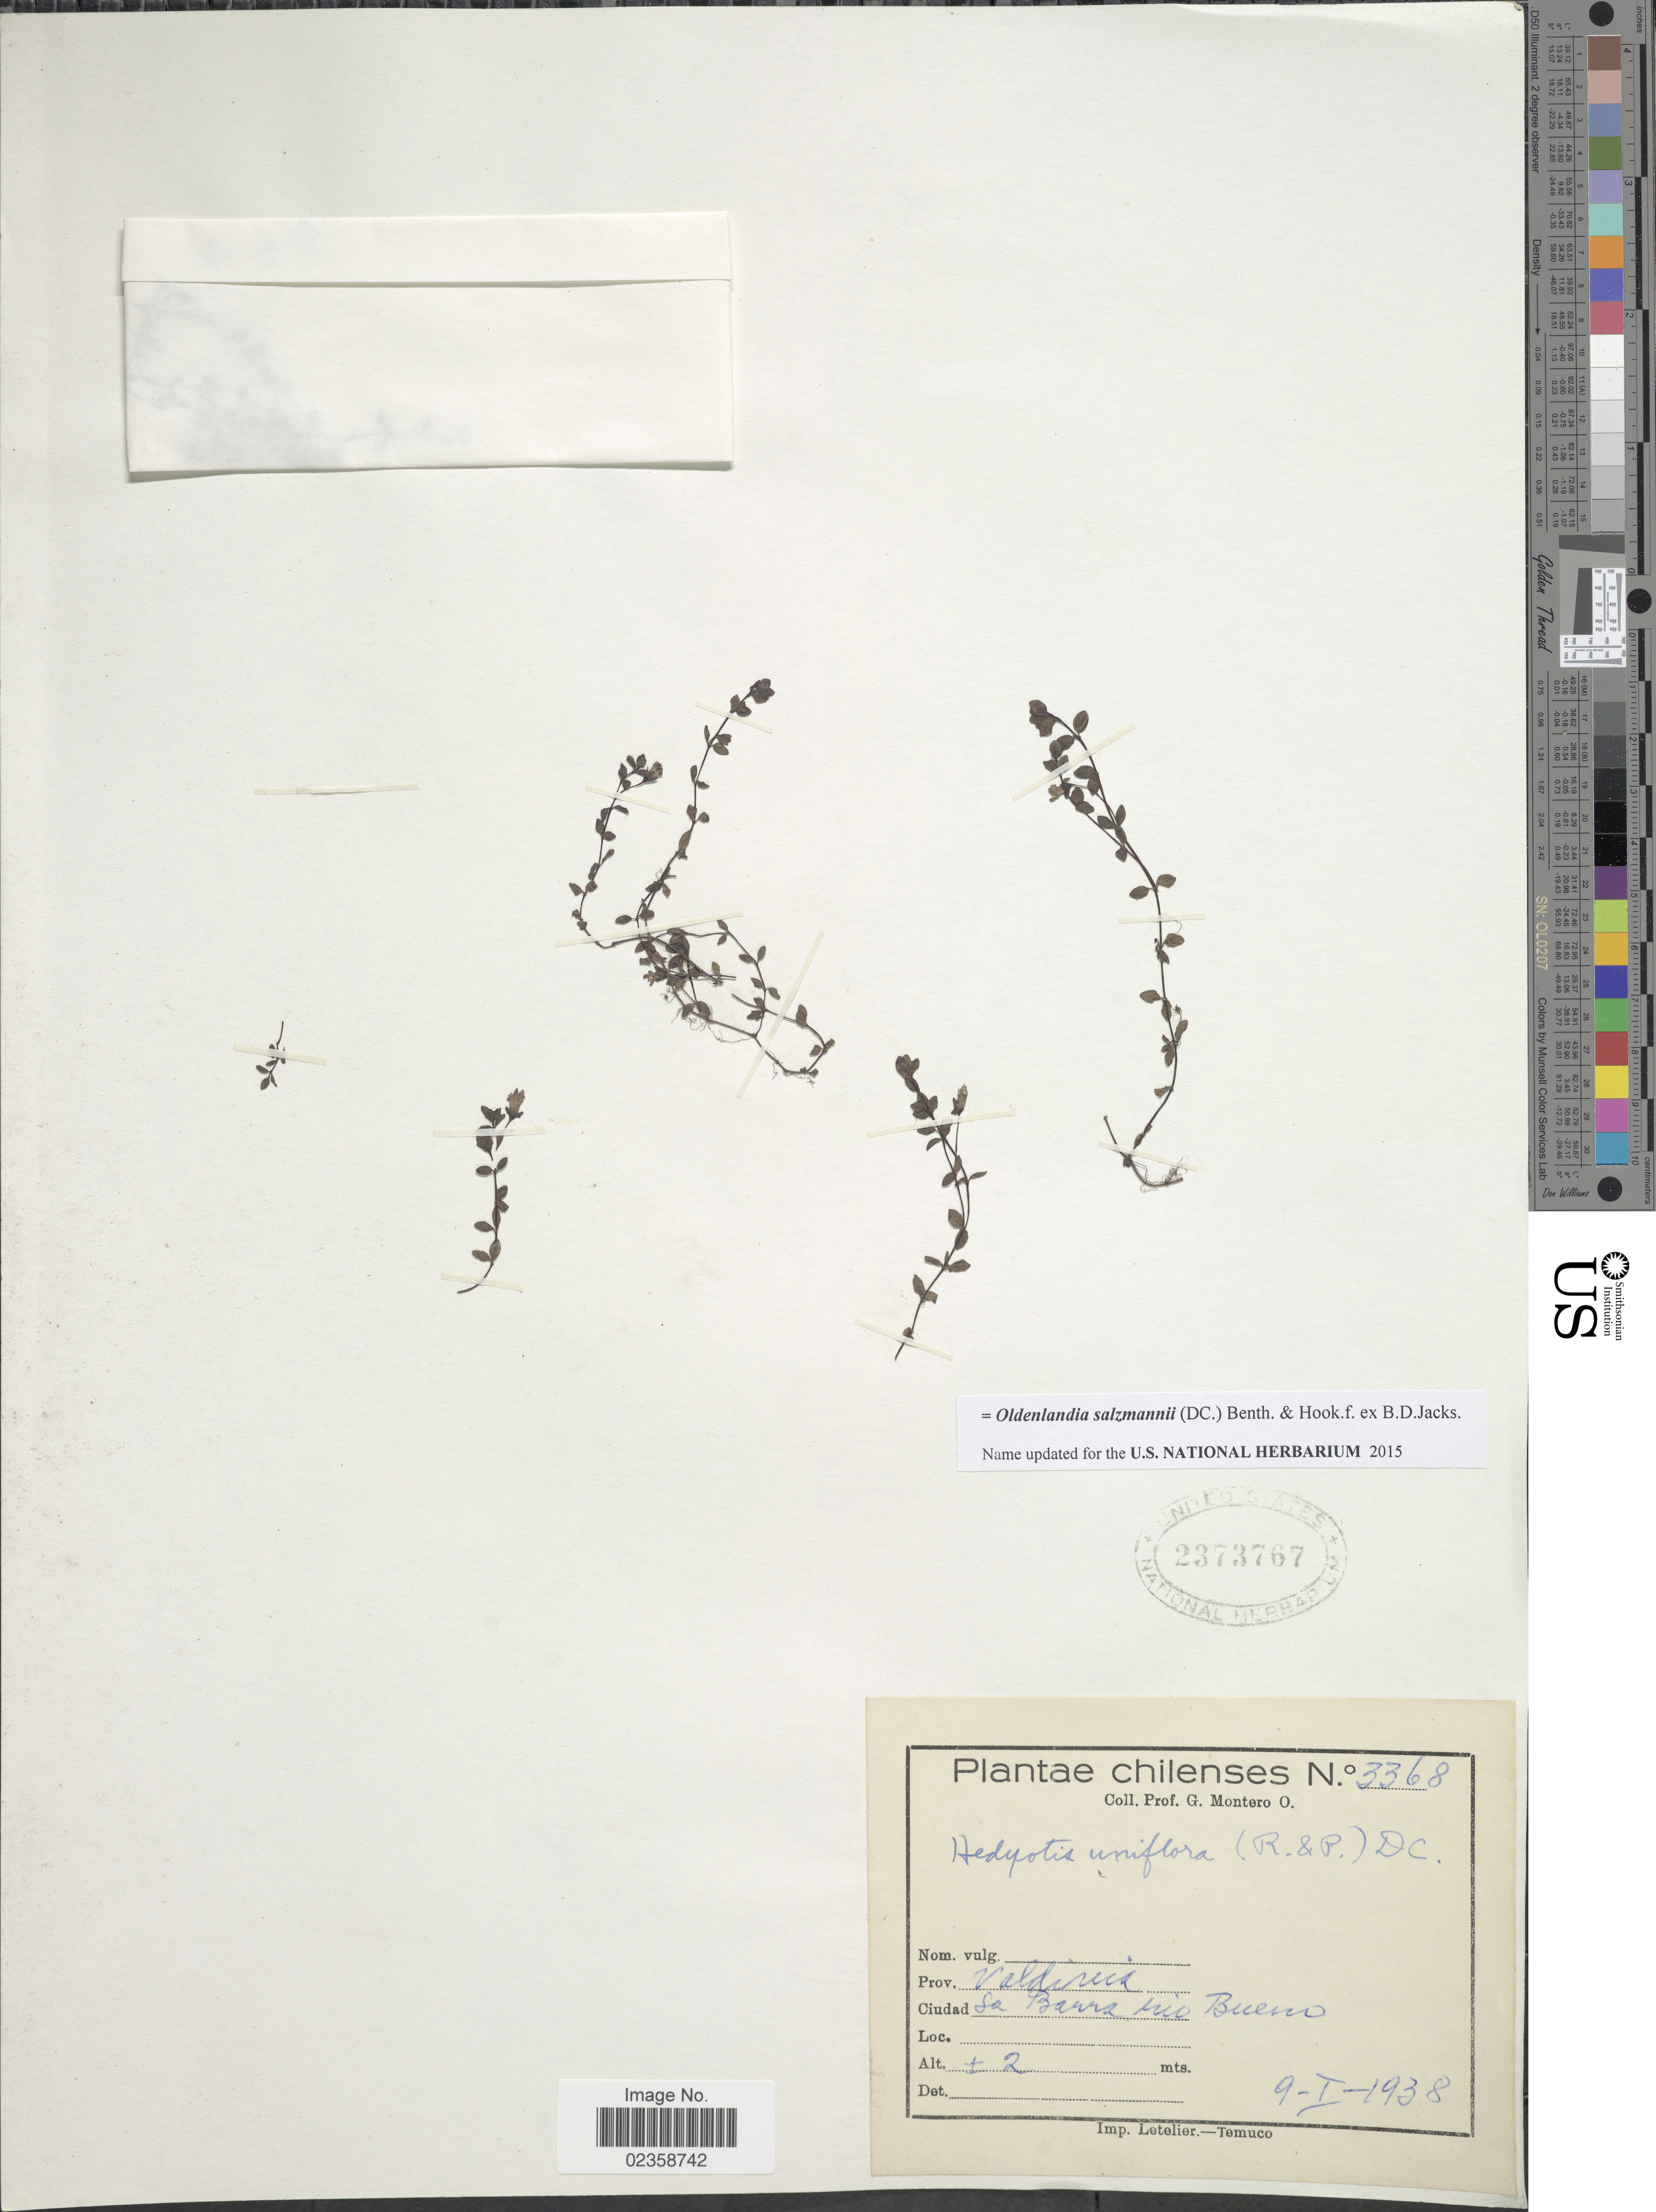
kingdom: Plantae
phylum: Tracheophyta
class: Magnoliopsida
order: Gentianales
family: Rubiaceae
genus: Oldenlandia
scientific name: Oldenlandia salzmannii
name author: (DC.) Benth. & Hook. f. ex B.D. Jacks.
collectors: G. Montero O.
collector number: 3368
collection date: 1938-01-09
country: Chile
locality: Prov. Valdivia. Ciudad La Barra rio Bueno.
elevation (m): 2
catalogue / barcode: US 2373767